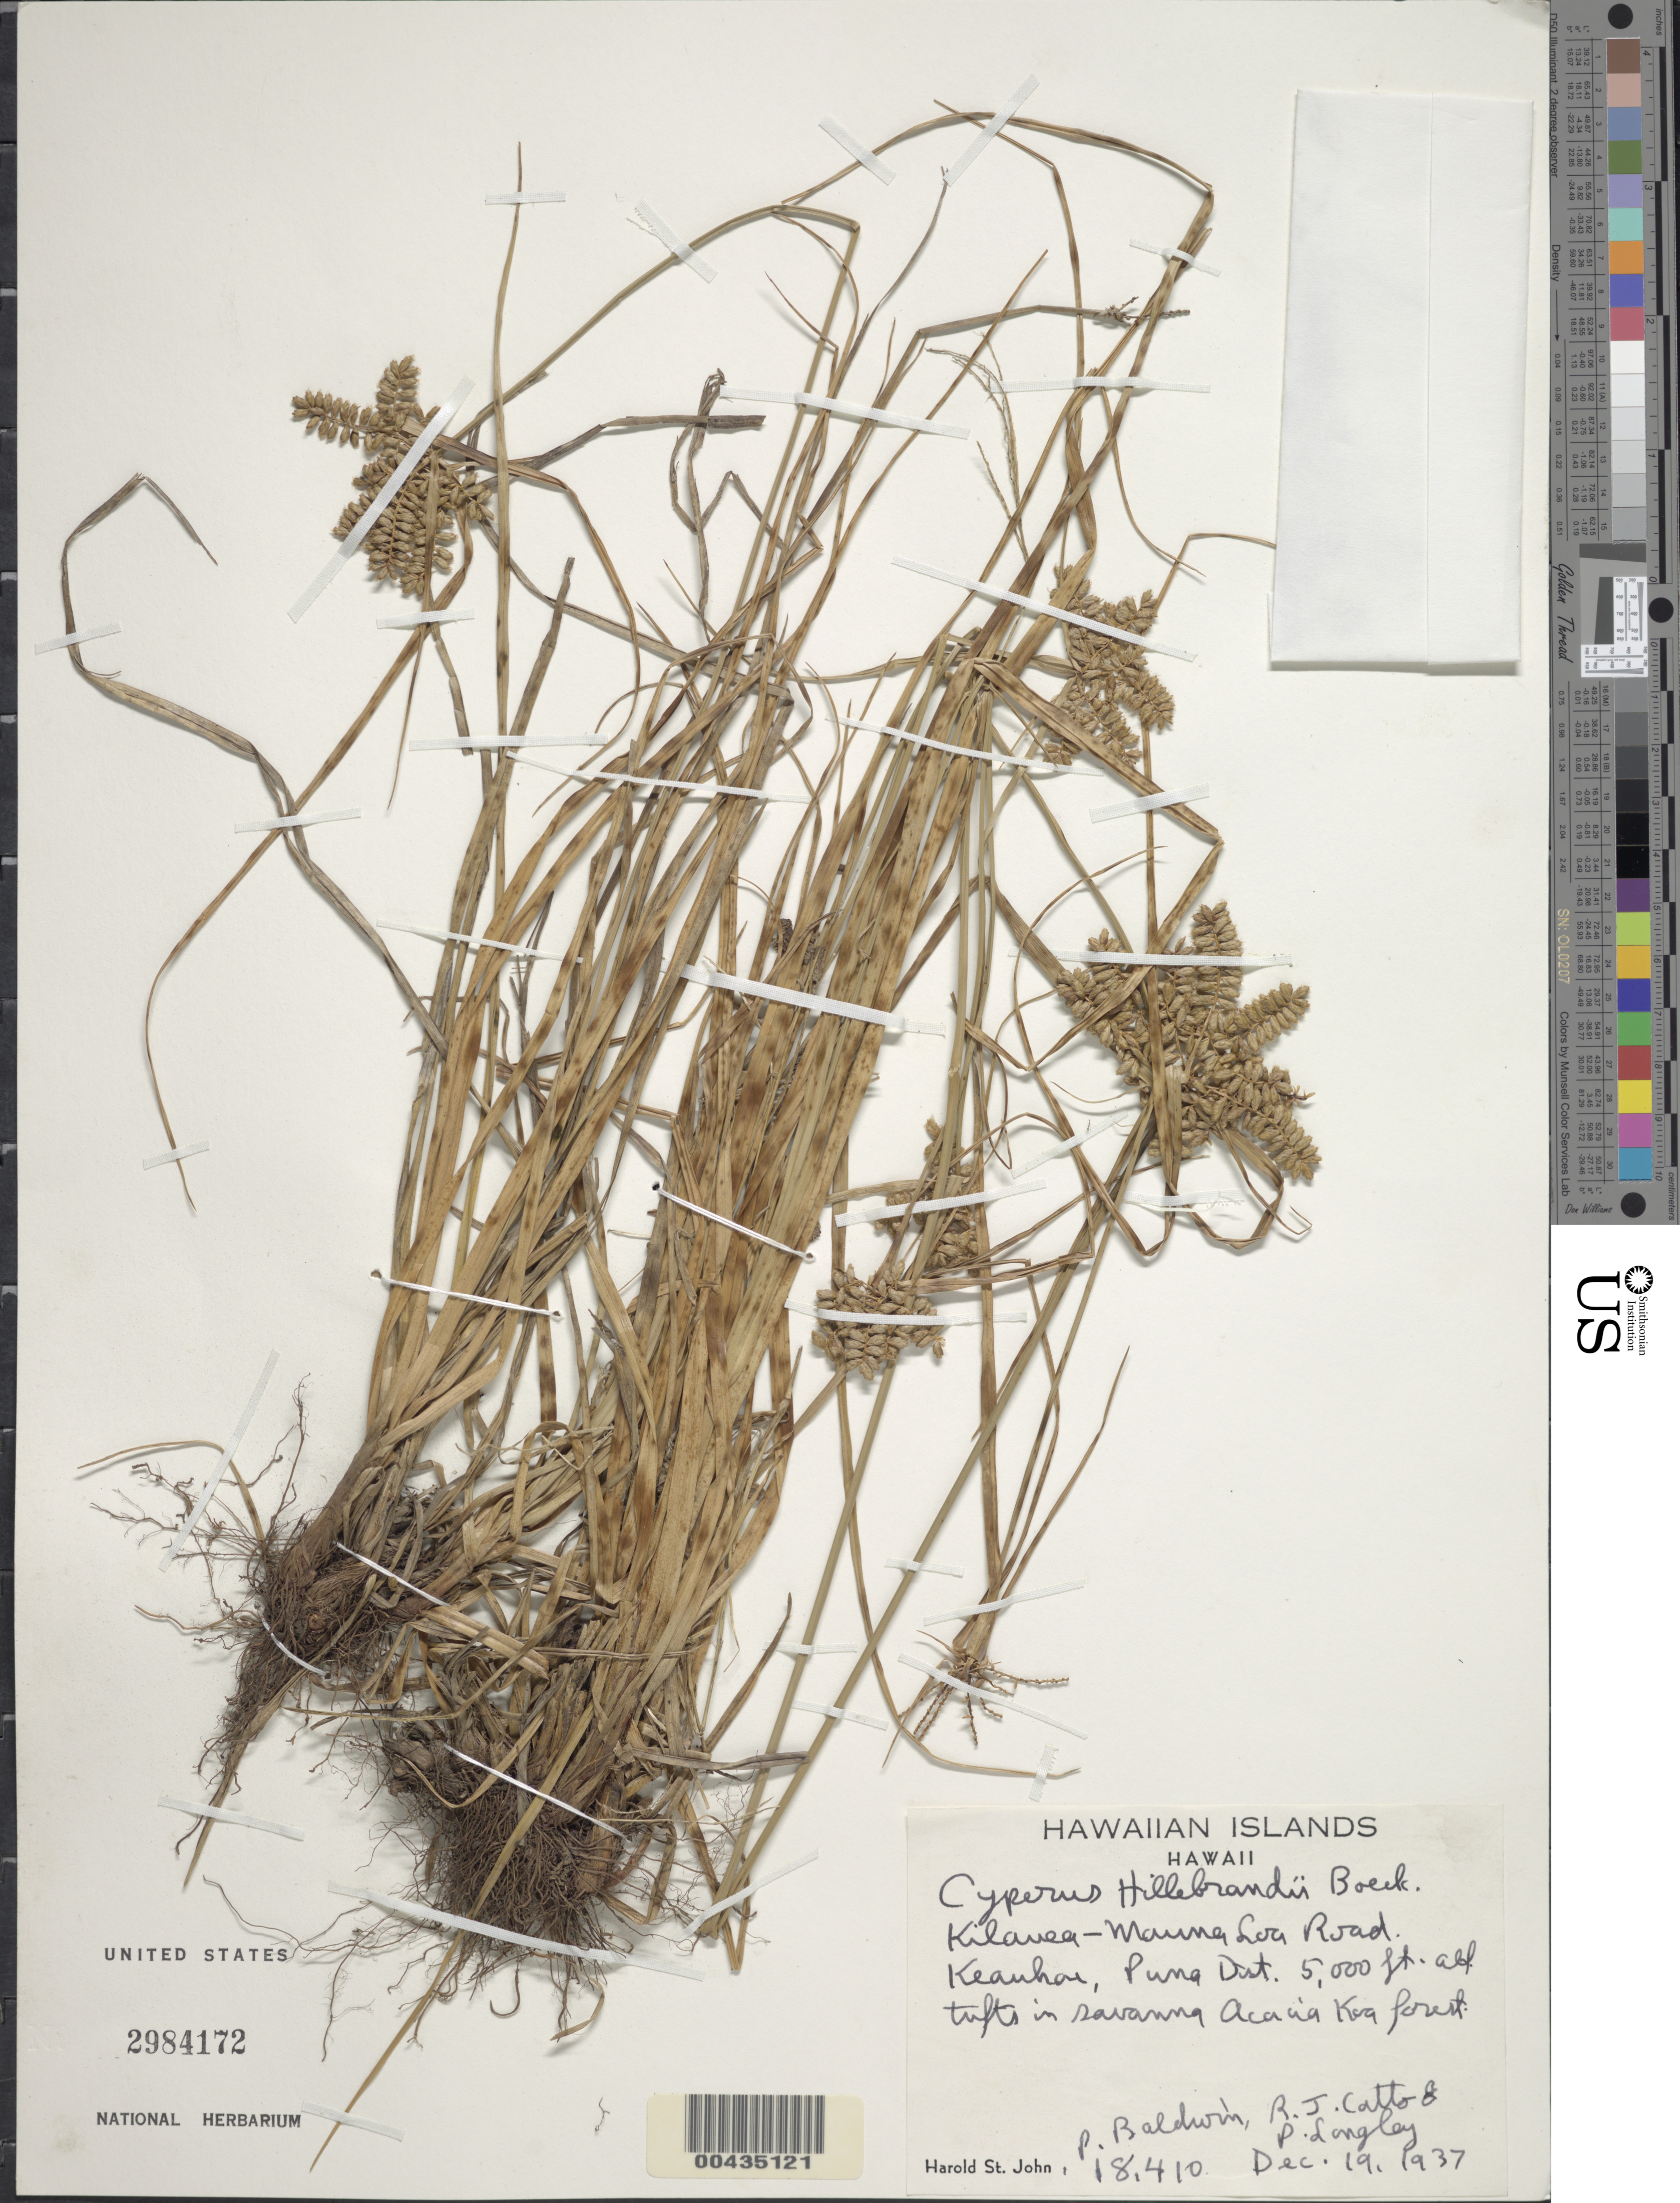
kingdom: Plantae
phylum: Tracheophyta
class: Liliopsida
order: Poales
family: Cyperaceae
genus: Cyperus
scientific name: Cyperus hillebrandii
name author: Boeckeler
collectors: H. St. John, P. Baldwin, R. Catto & P. Langley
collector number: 18410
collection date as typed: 19 Dec 1937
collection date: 1937-12-19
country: United States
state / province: Hawaii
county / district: Hawaii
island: Hawaii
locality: Kilauea-Mauna Loa Road, Keauhai, Puna District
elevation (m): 1524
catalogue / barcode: US 2984172